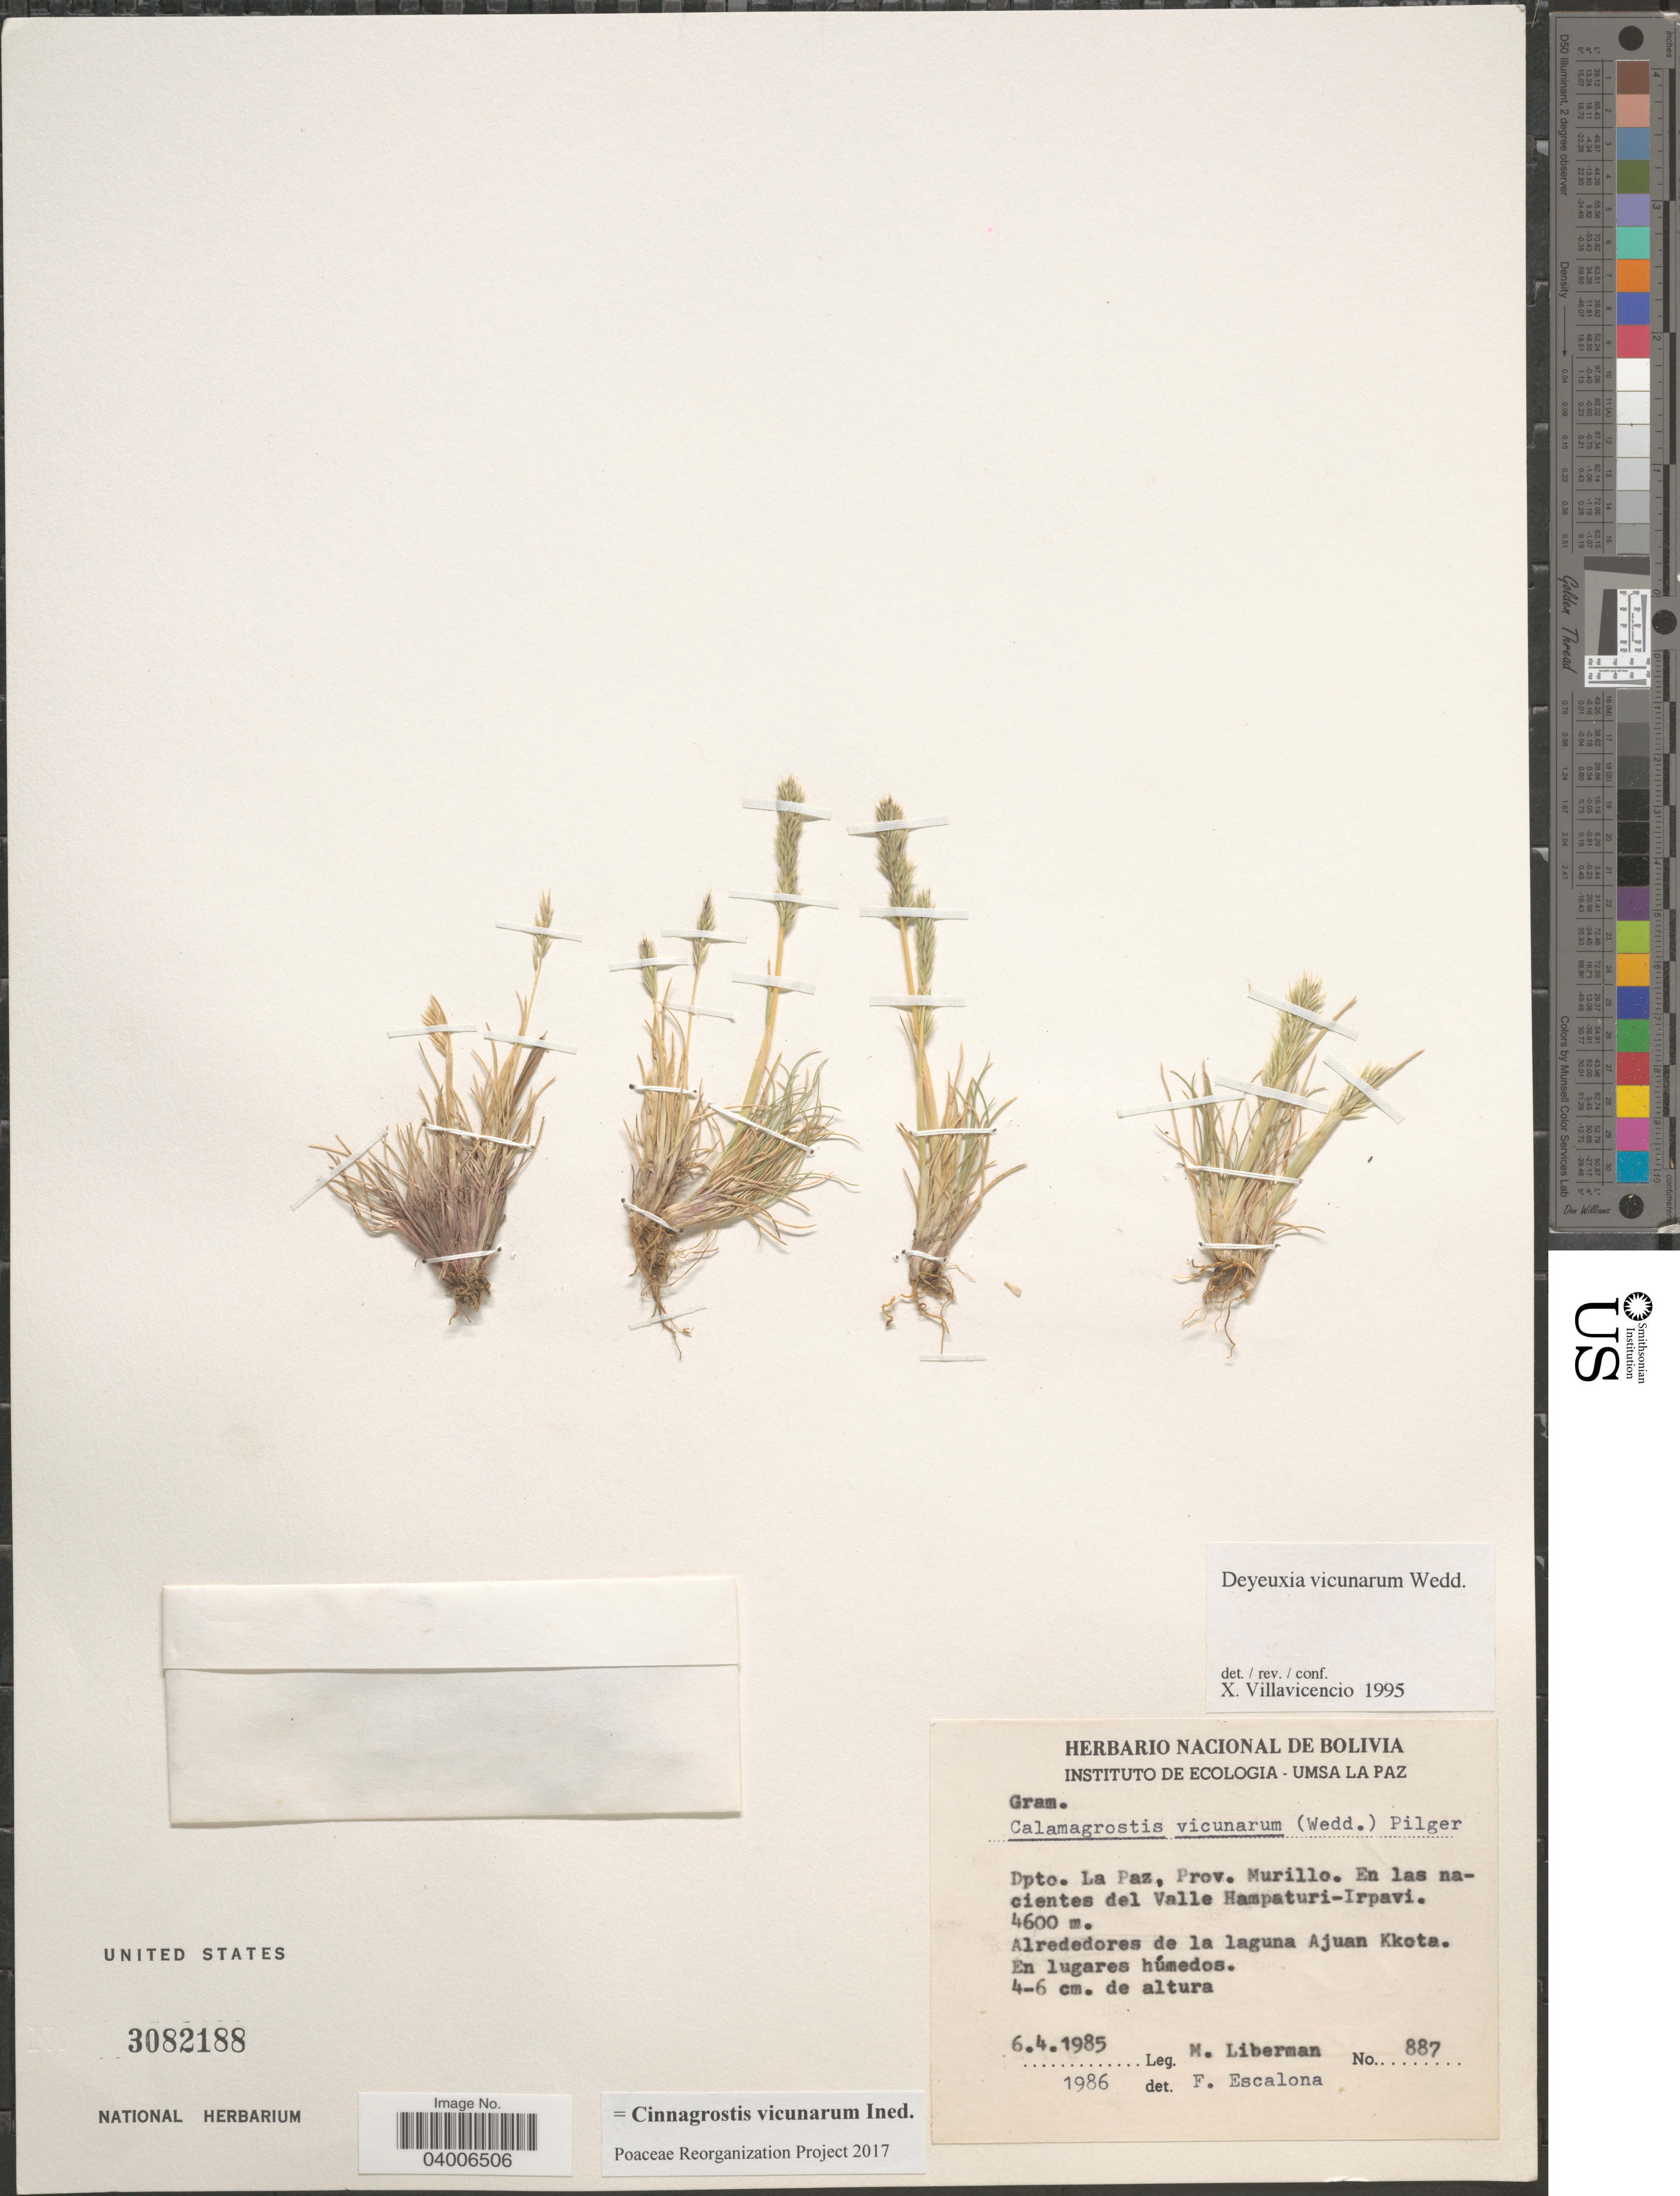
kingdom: Plantae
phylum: Tracheophyta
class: Liliopsida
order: Poales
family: Poaceae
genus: Cinnagrostis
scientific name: Cinnagrostis vicunarum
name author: (Wedd.) P.M. Peterson et al.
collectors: M. Liberman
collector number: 887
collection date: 1985-04-06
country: Bolivia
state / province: La Paz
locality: Dpto. La Paz, Prov. Murillo. En las nacientes del Valle Hampaturi-Irpavi. Alrededores de la laguna Ajuan Kkota.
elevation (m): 4600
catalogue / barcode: US 3082188